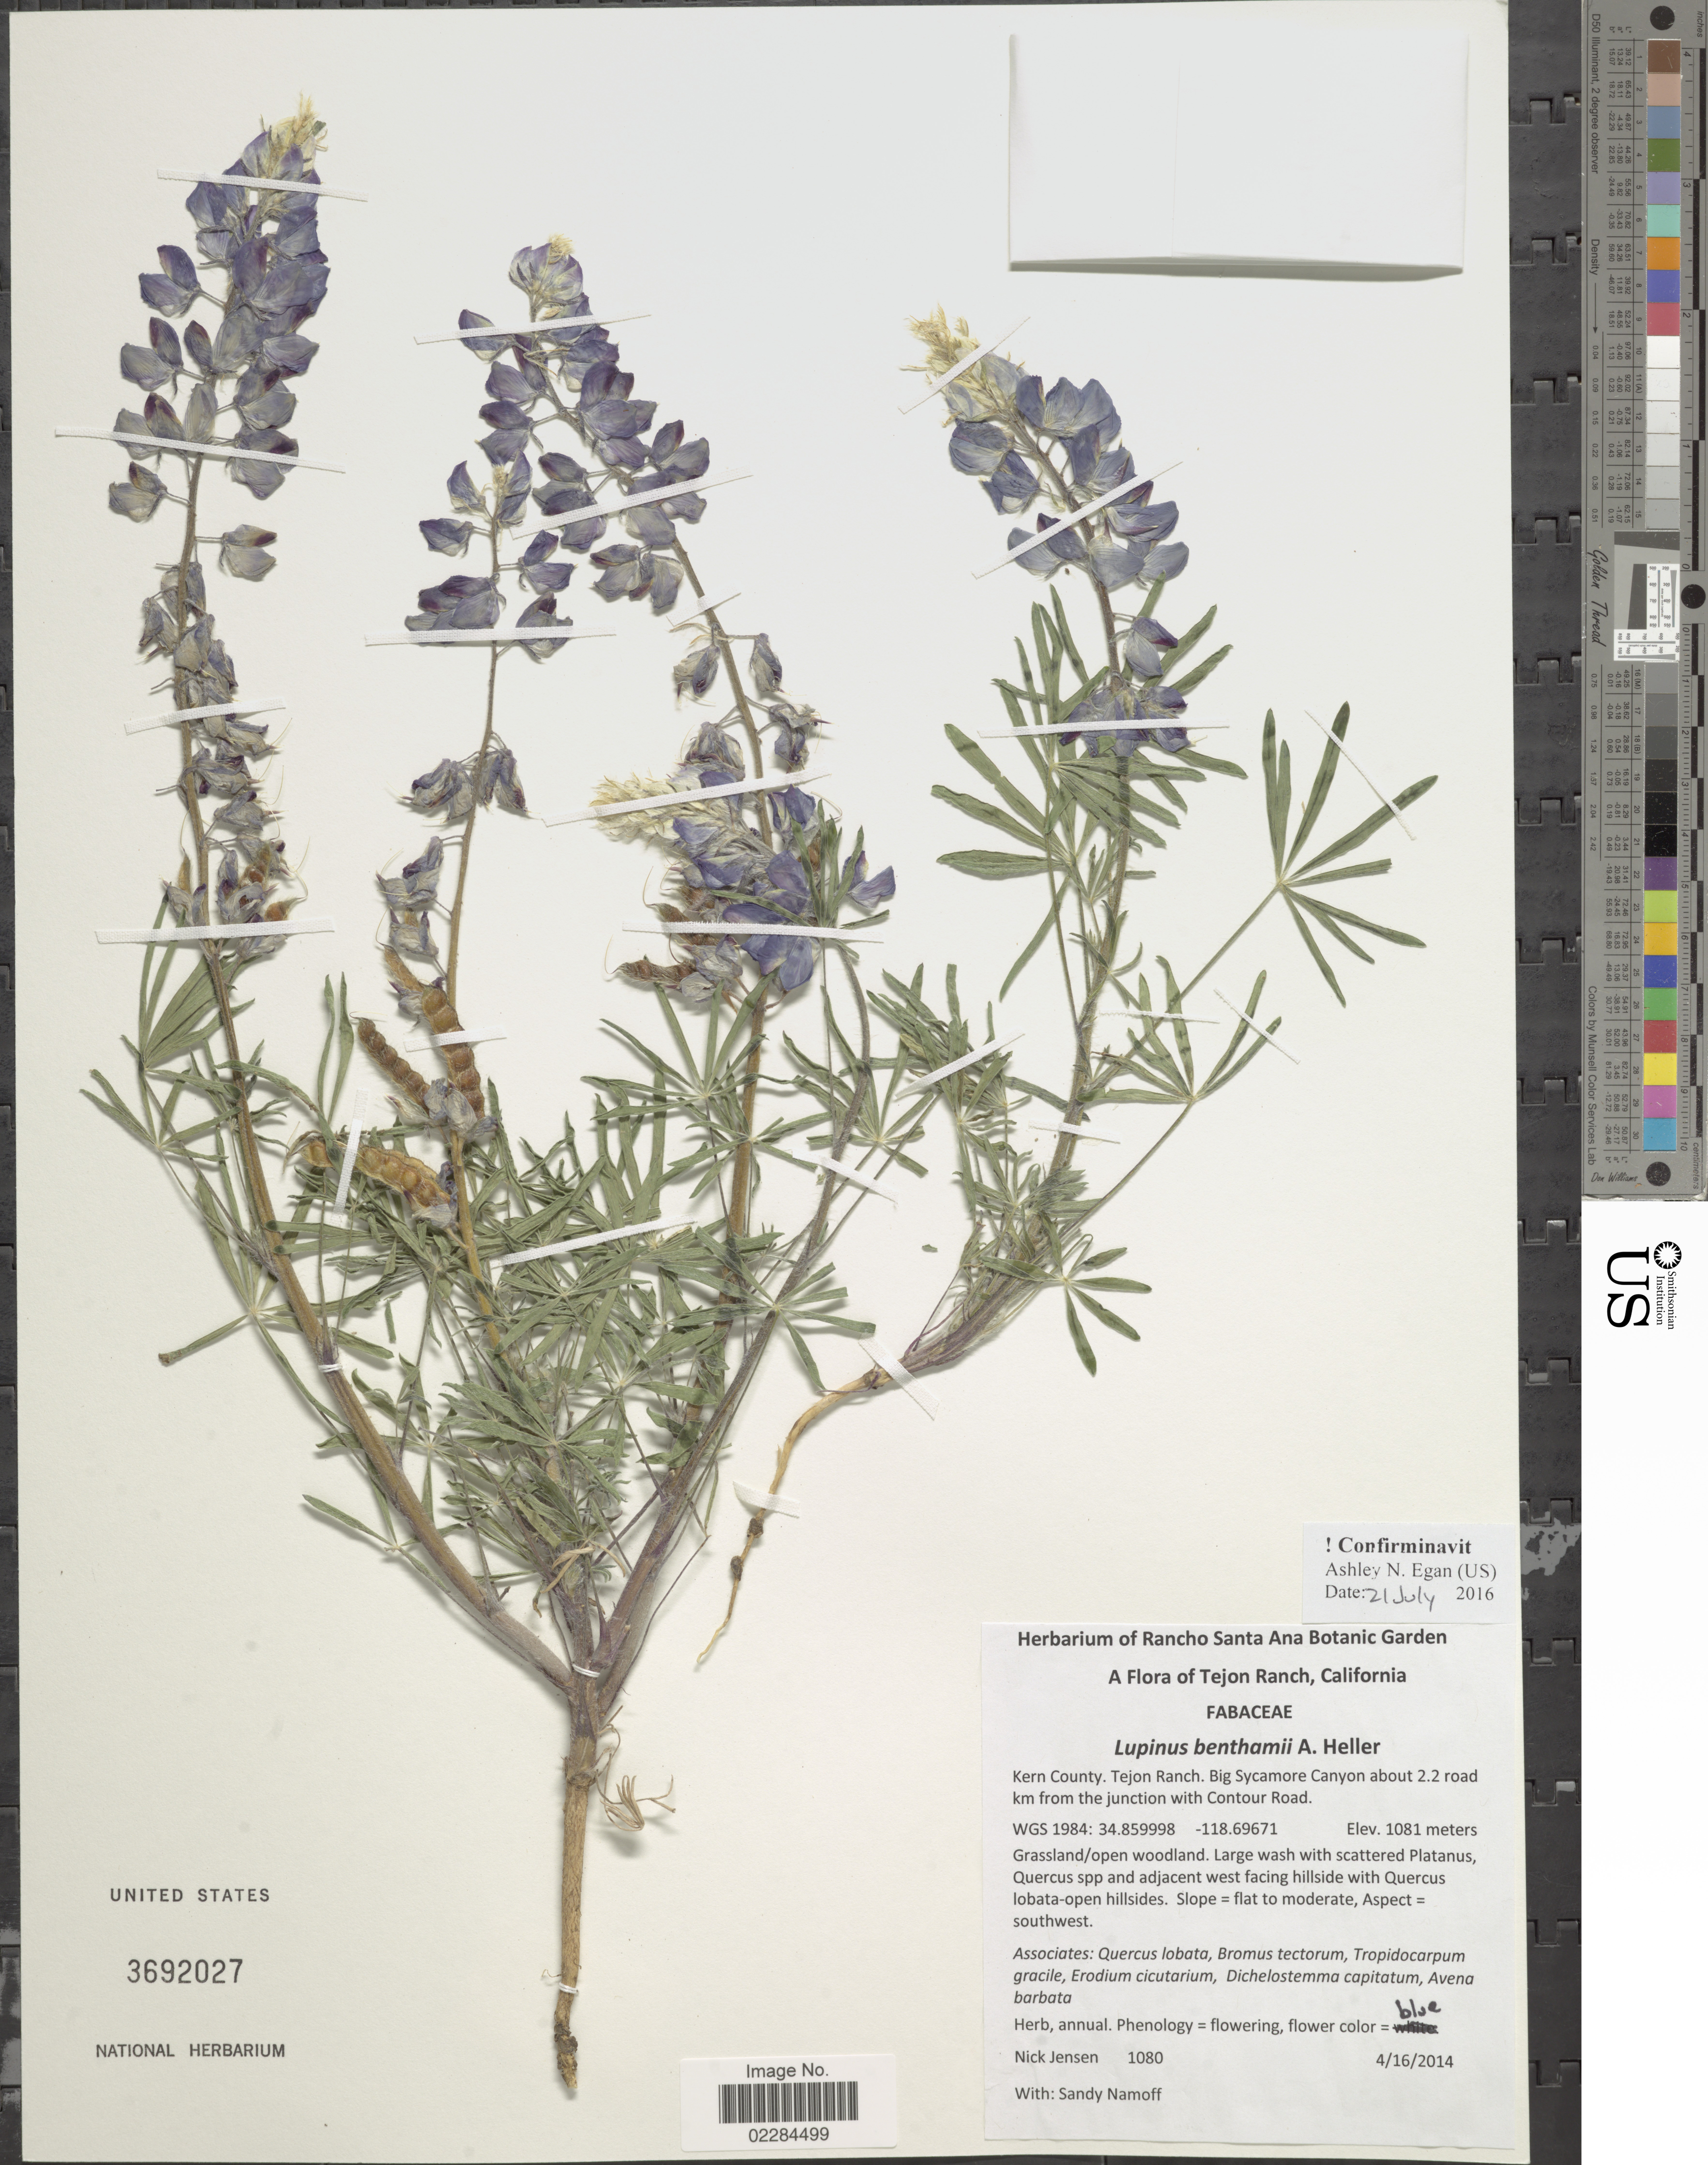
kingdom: Plantae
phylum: Tracheophyta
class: Magnoliopsida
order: Fabales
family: Fabaceae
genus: Lupinus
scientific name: Lupinus benthamii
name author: A. Heller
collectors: N. Jensen & S. M. Namoff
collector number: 1080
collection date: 2014-04-16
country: United States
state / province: California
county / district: Kern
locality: Tejon Ranch. Kern County. Big Sycamore Canyon about 2.2 road km from the junction with Contour Road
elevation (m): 1081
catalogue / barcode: US 3692027